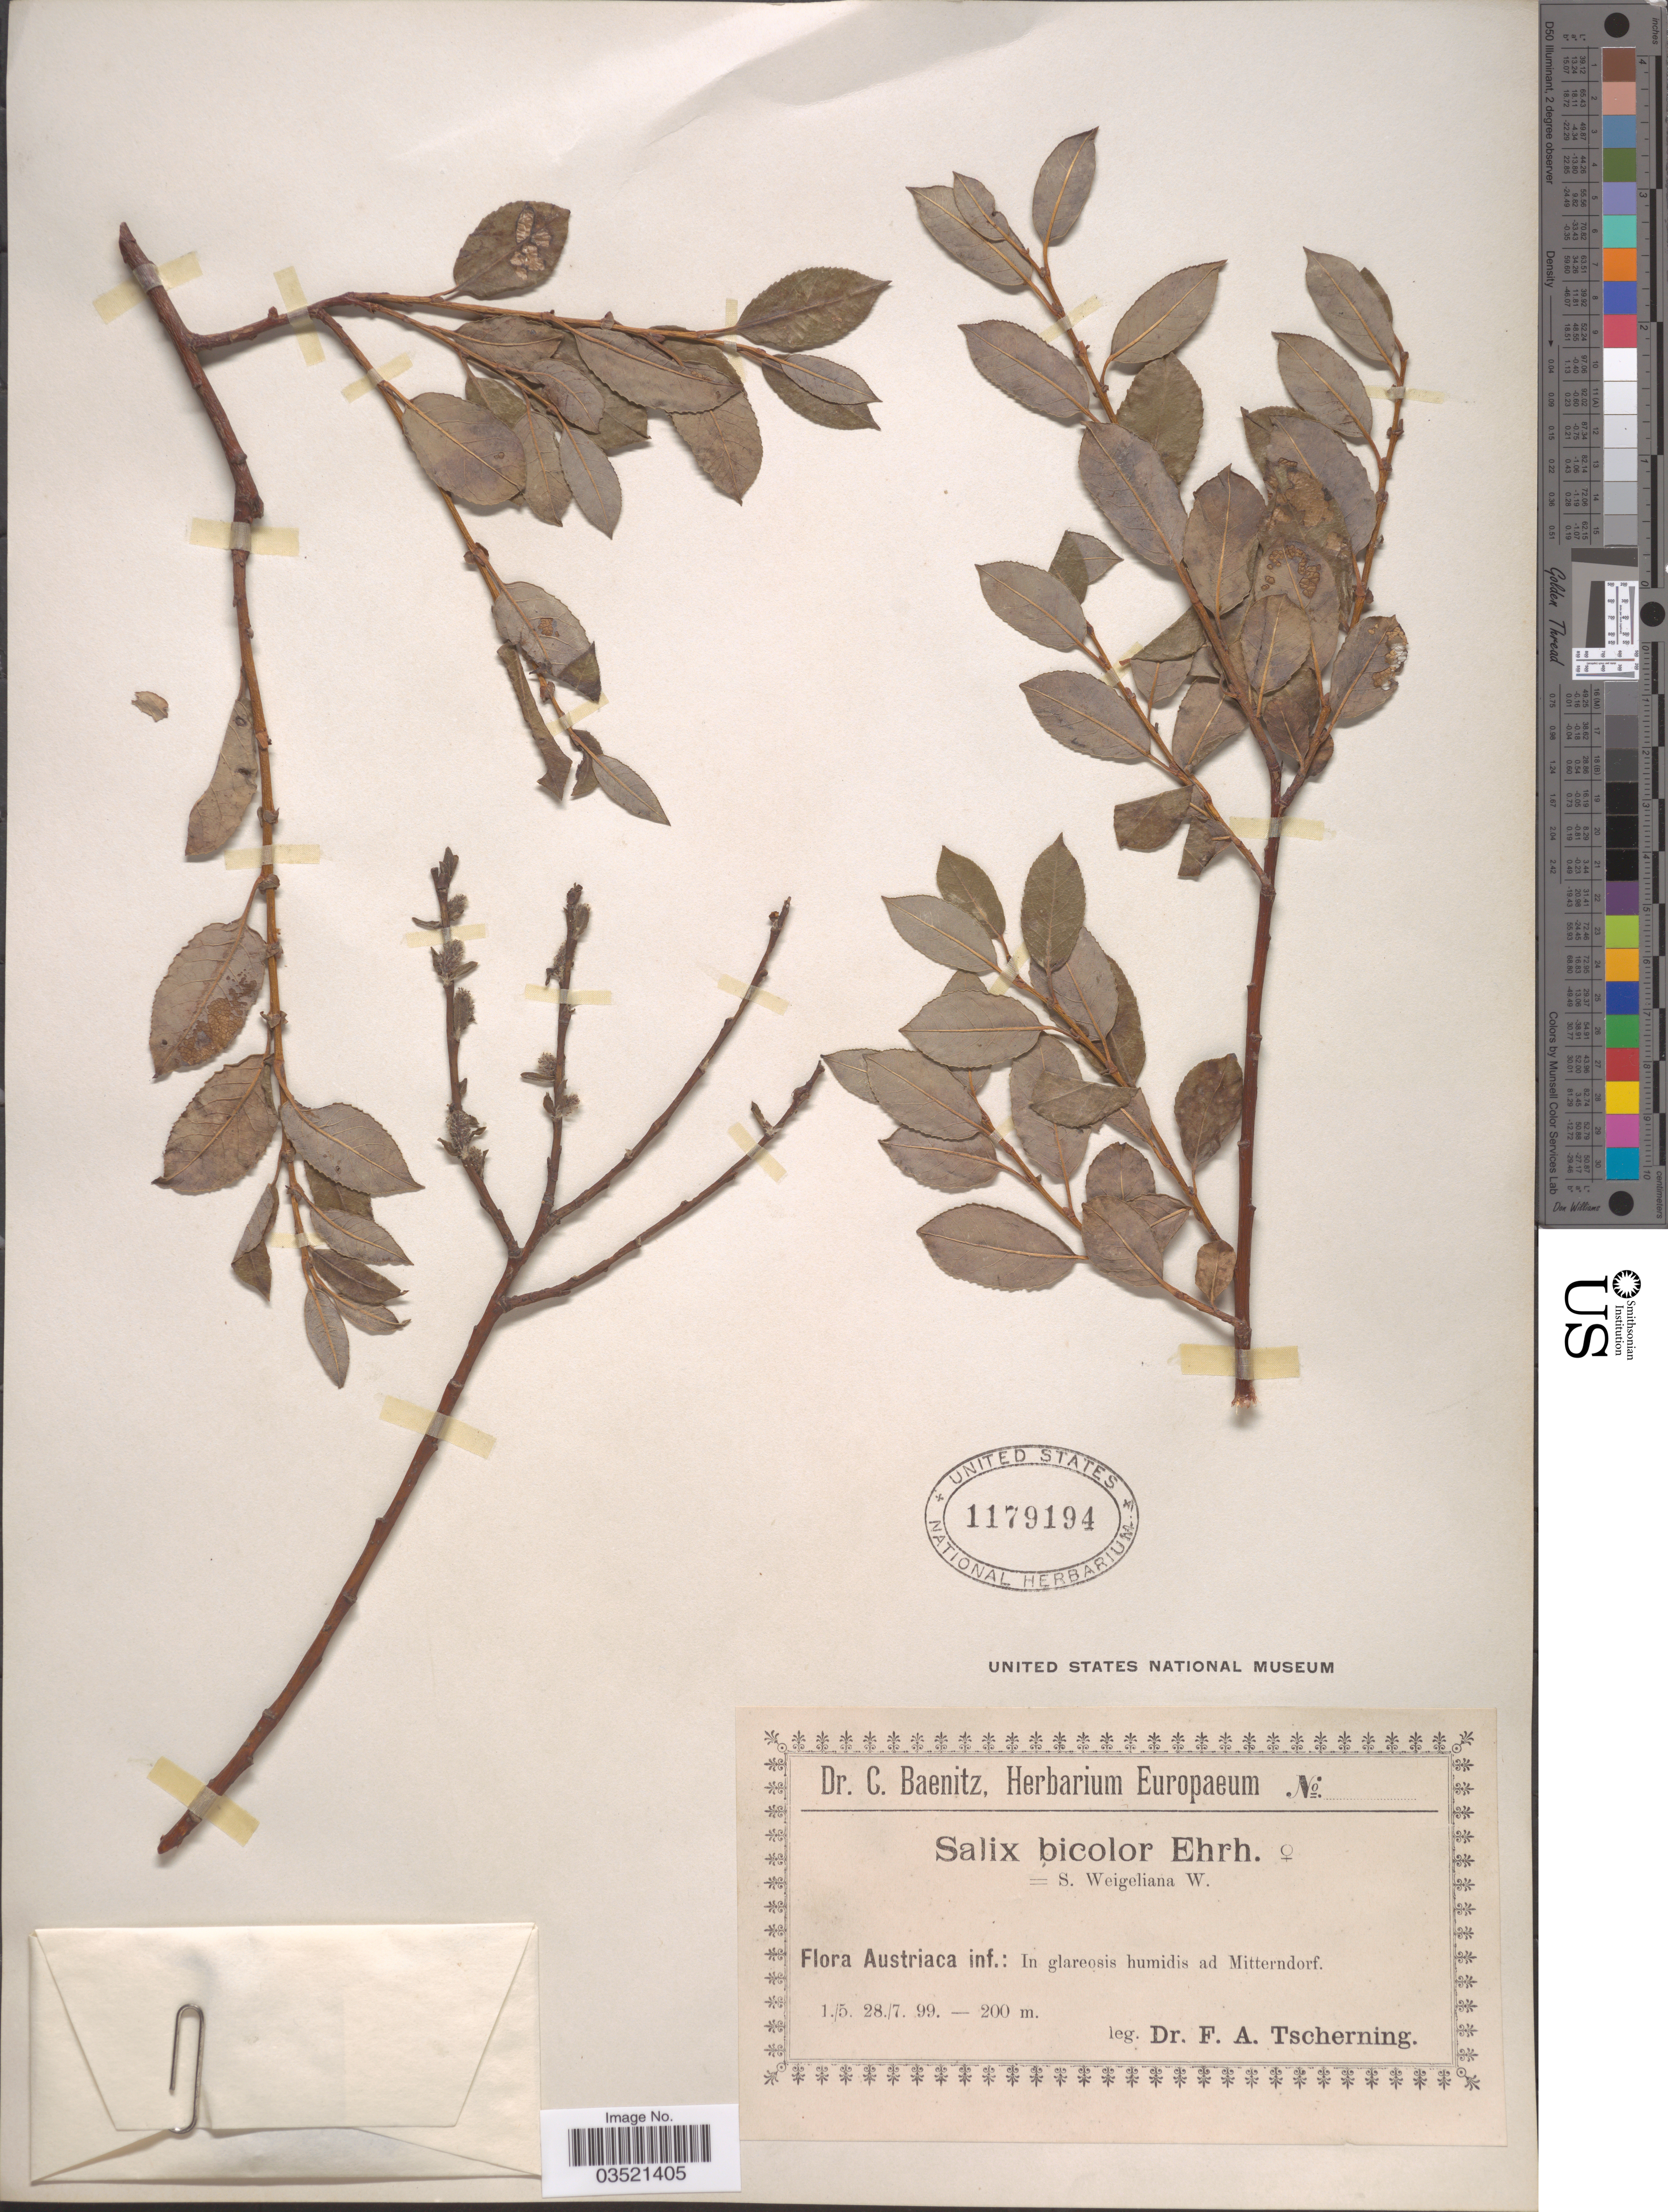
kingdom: Plantae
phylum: Tracheophyta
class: Magnoliopsida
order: Malpighiales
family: Salicaceae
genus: Salix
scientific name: Salix bicolor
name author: Willd.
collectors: F. A. Tscherning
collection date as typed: Transcribed d/m/y: 1/5/99 to 28/7/99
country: Austria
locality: Austriaca inf.: In glareosis humidis ad Mitterndorf.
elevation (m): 200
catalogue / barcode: US 1179194